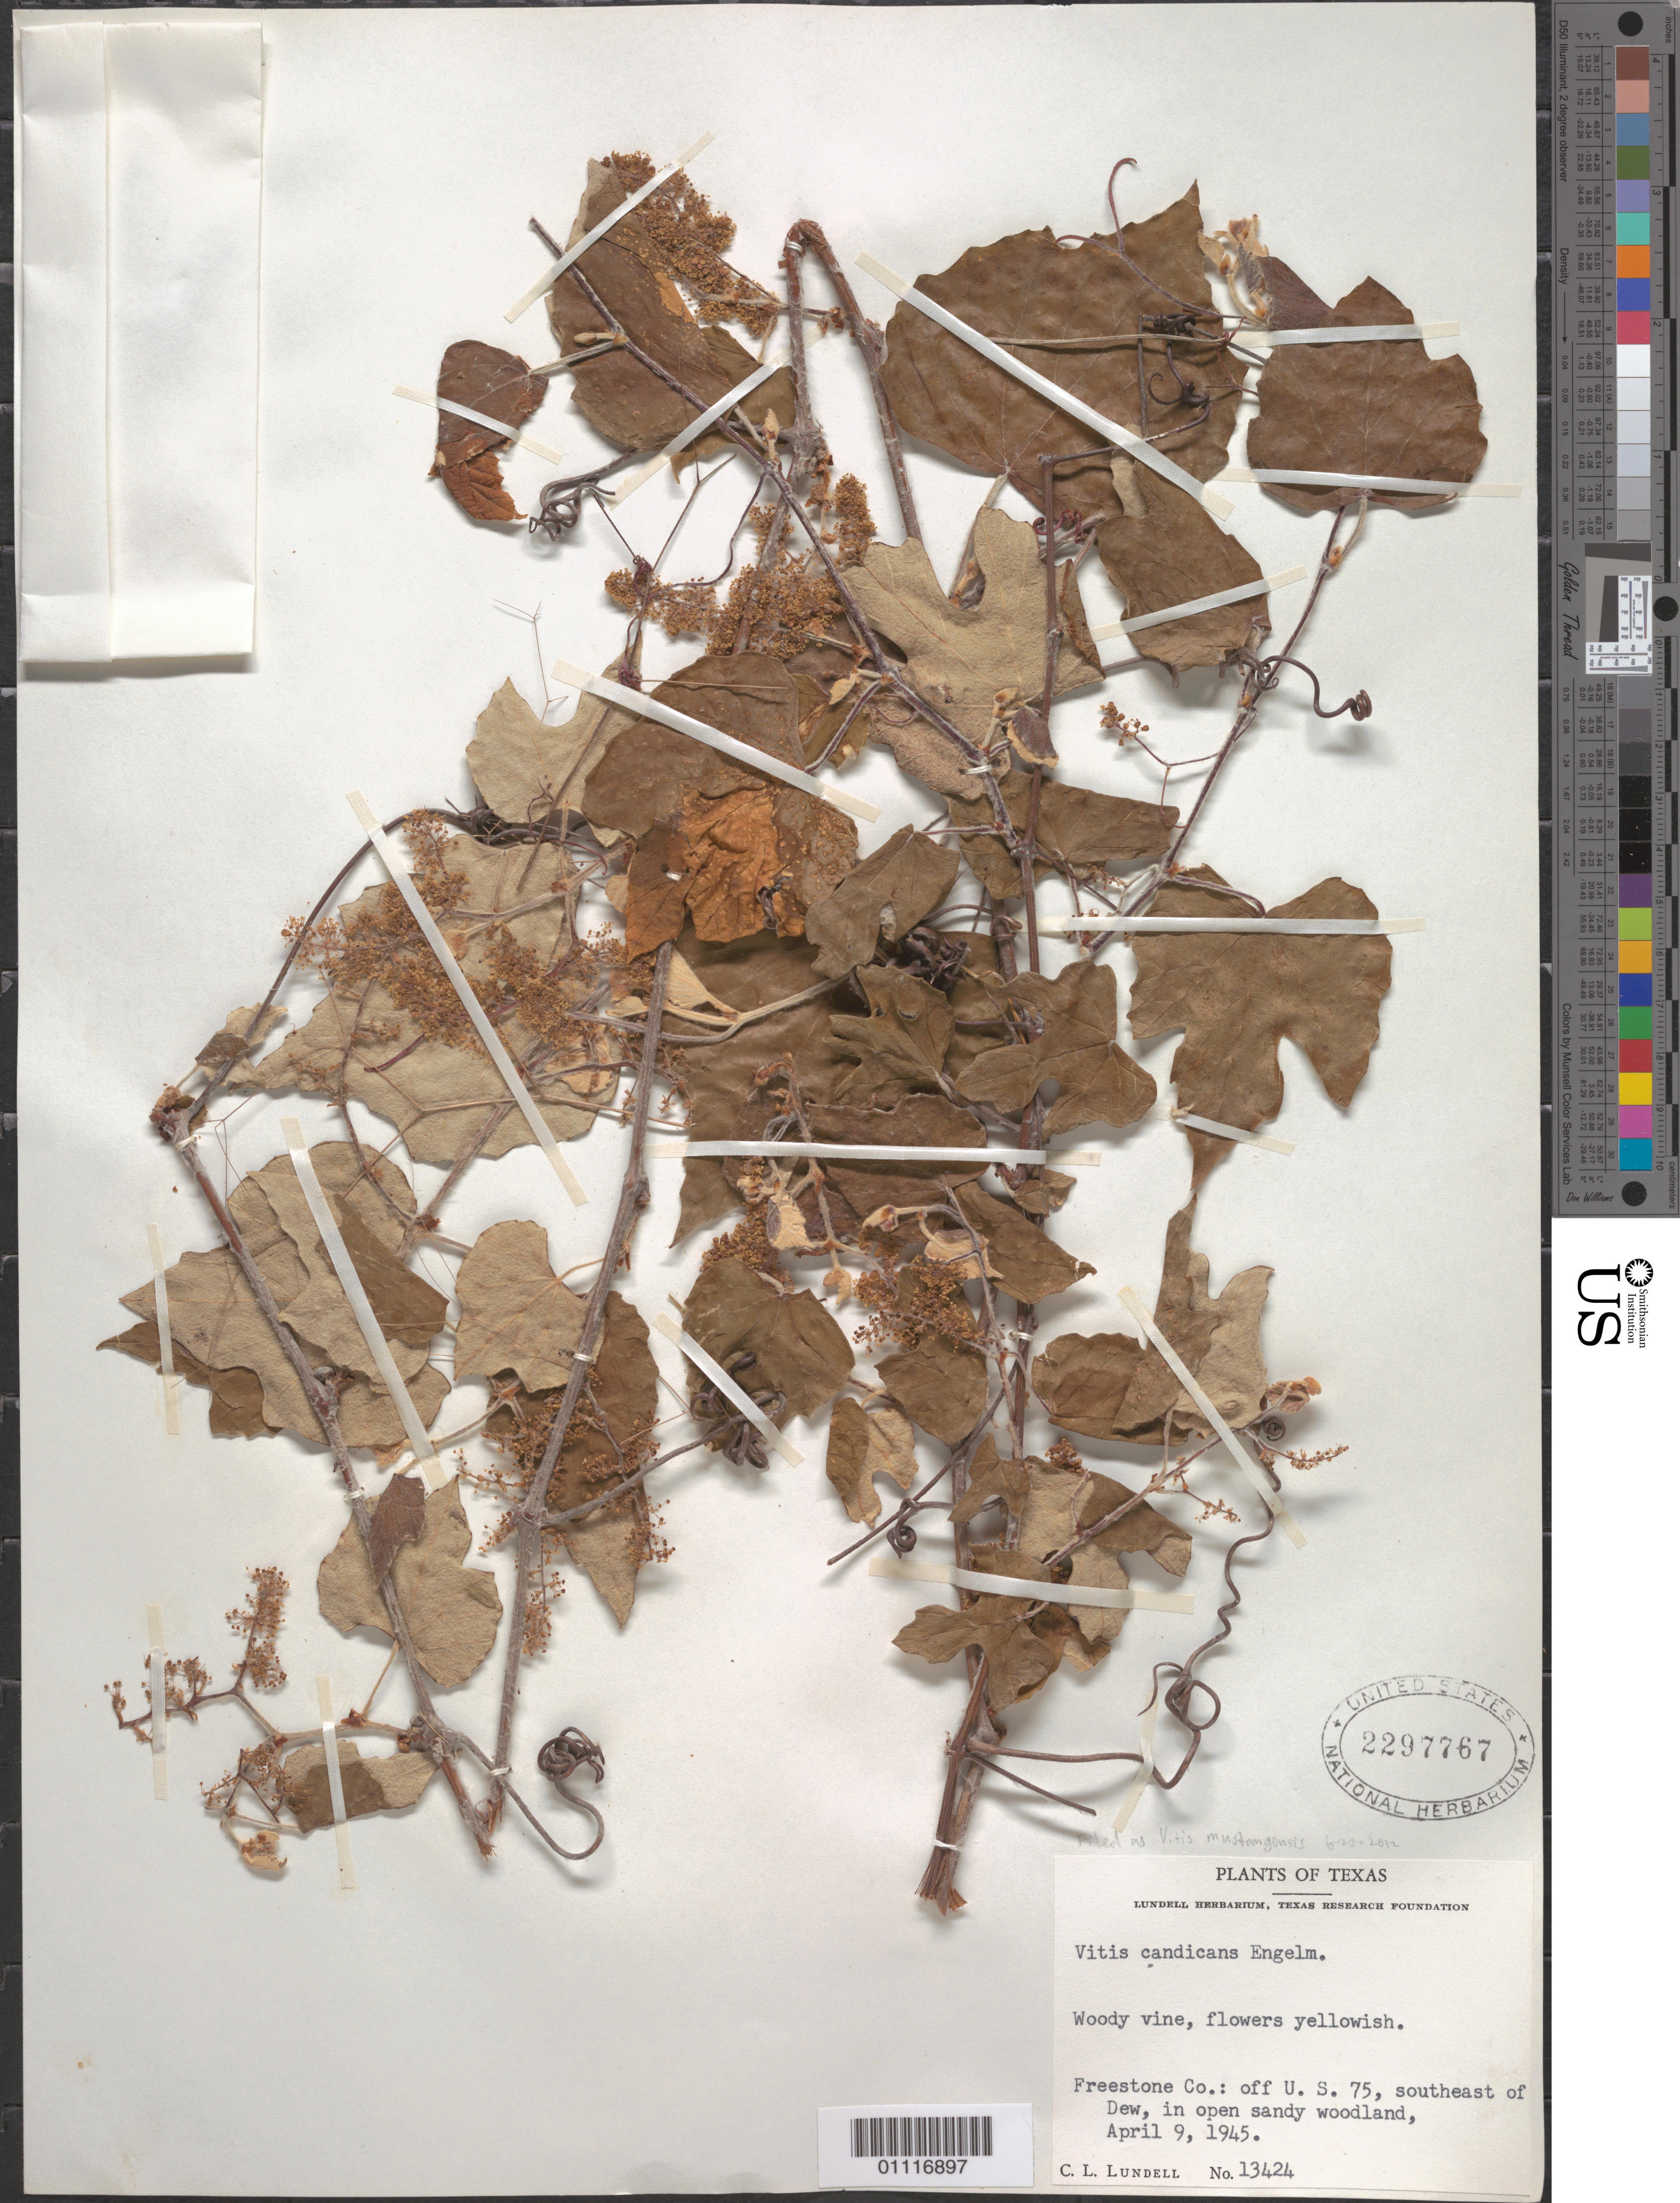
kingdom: Plantae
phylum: Tracheophyta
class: Magnoliopsida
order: Vitales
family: Vitaceae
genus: Vitis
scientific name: Vitis mustangensis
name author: Buckley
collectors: C. L. Lundell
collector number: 13424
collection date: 1945-04-09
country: United States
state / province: Texas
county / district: Freestone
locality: off U.S. 75, southeast of Dew, in open sandy woodland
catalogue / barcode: US 2297767